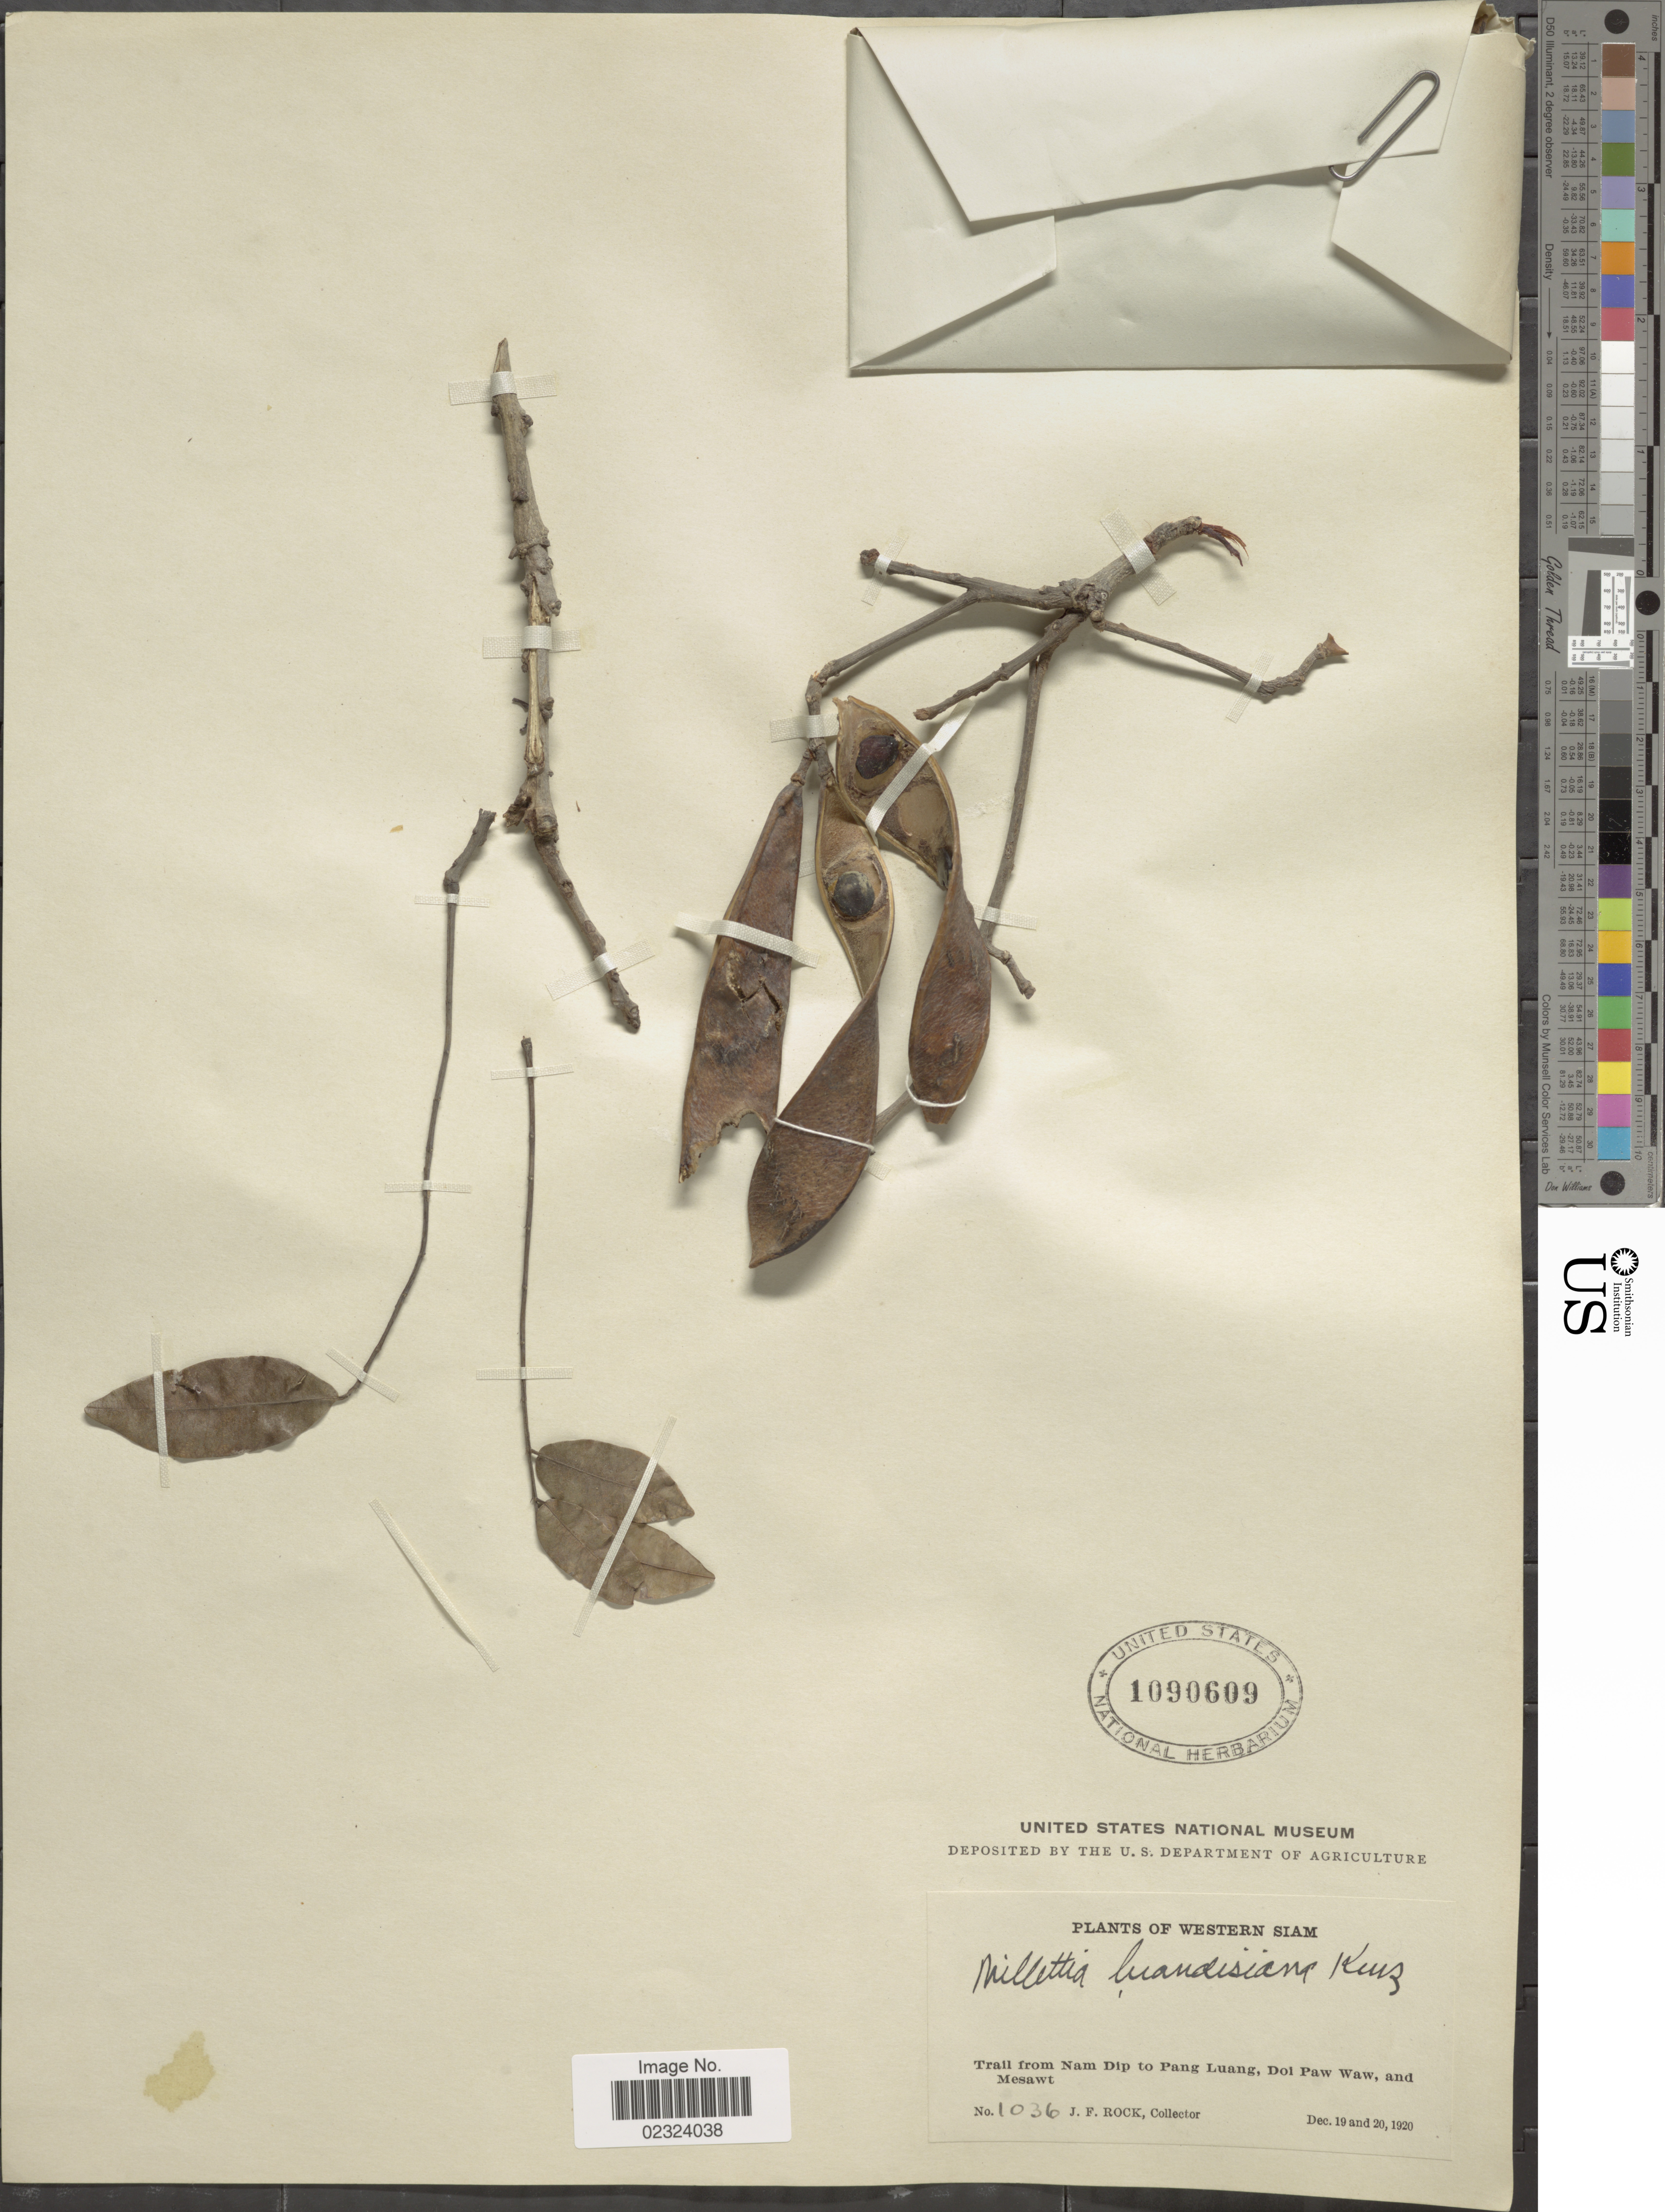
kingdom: Plantae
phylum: Tracheophyta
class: Magnoliopsida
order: Fabales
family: Fabaceae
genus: Millettia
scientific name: Millettia brandisiana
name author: Kurz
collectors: J. Rock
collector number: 1036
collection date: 1920-12-19/1920-12-20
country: Thailand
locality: Western Siam. Trail from Nam Dip to Pang Luang, Doi Paw Paw, and Mesawt.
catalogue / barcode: US 1090609